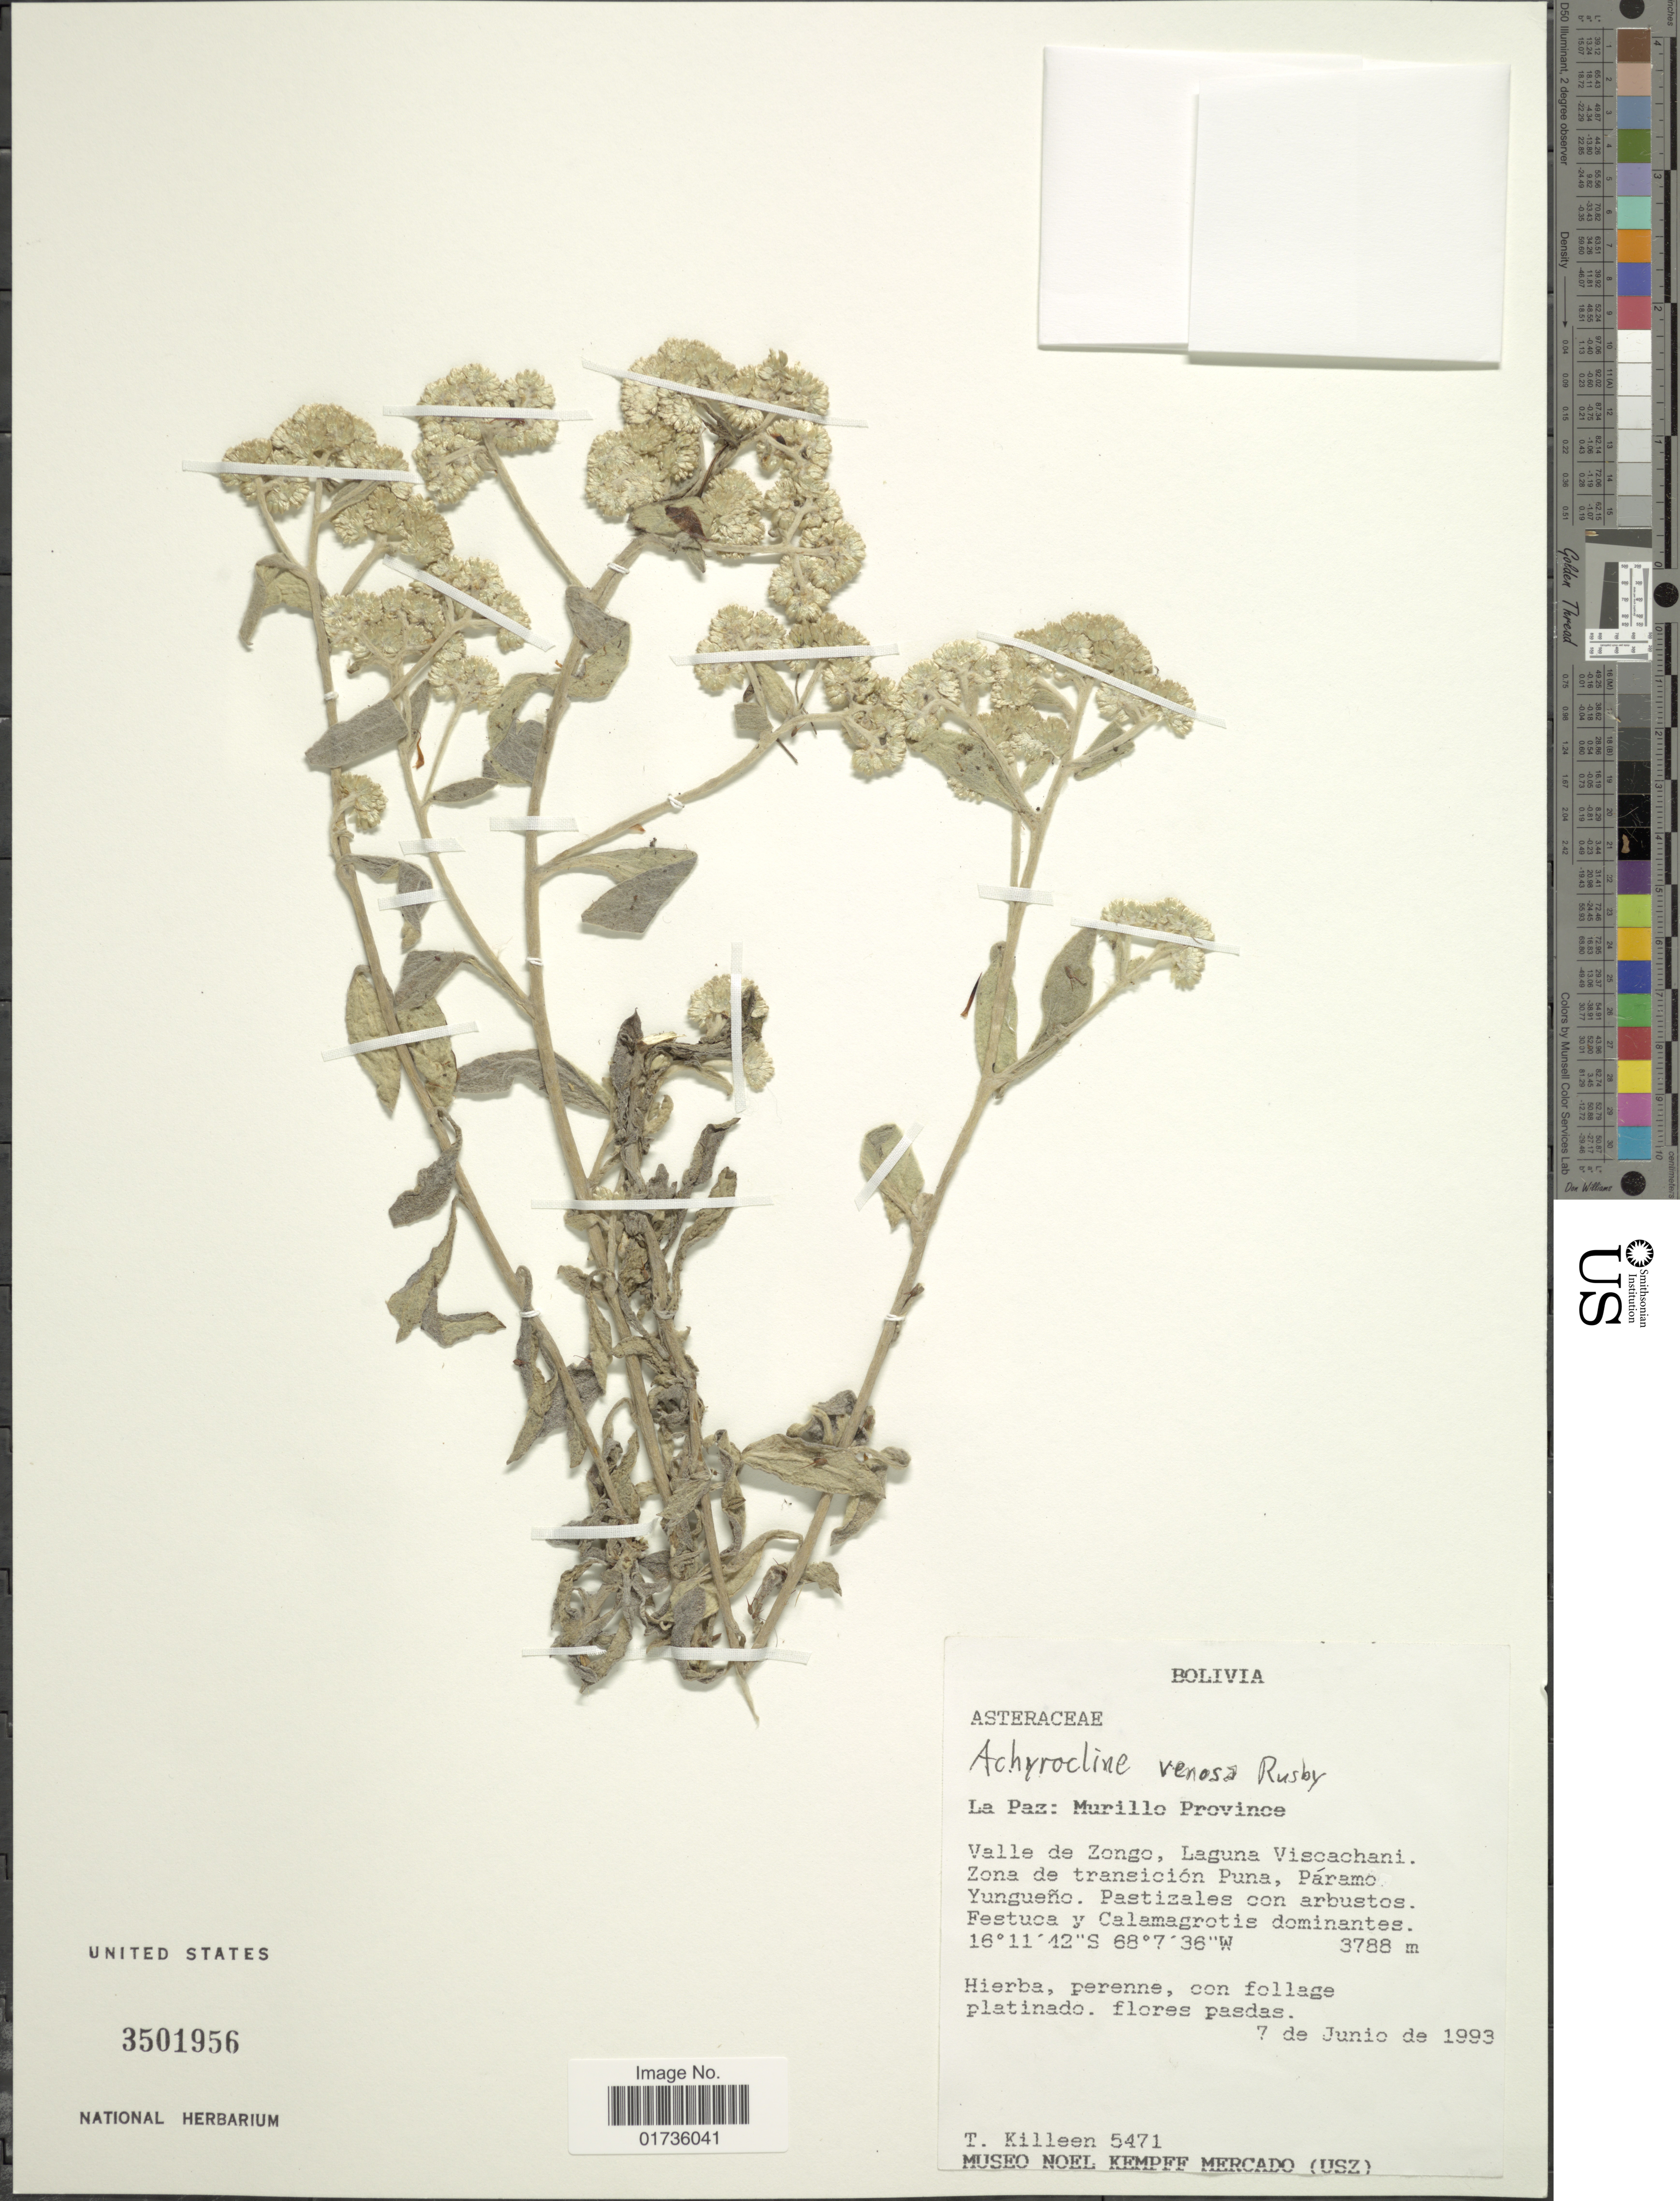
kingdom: Plantae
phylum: Tracheophyta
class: Magnoliopsida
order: Asterales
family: Asteraceae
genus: Achyrocline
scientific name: Achyrocline venosa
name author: Rusby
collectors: T. J. Killeen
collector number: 5471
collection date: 1993-06-07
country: Bolivia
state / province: La Paz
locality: Murillo Province, Valle de Zongo, Laguna Viscachani. Zona de transición Puna, Páramo Yungueño. Pastizales con arbustos. Festuca y Calamagrotis dominantes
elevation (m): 3788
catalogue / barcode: US 3501956